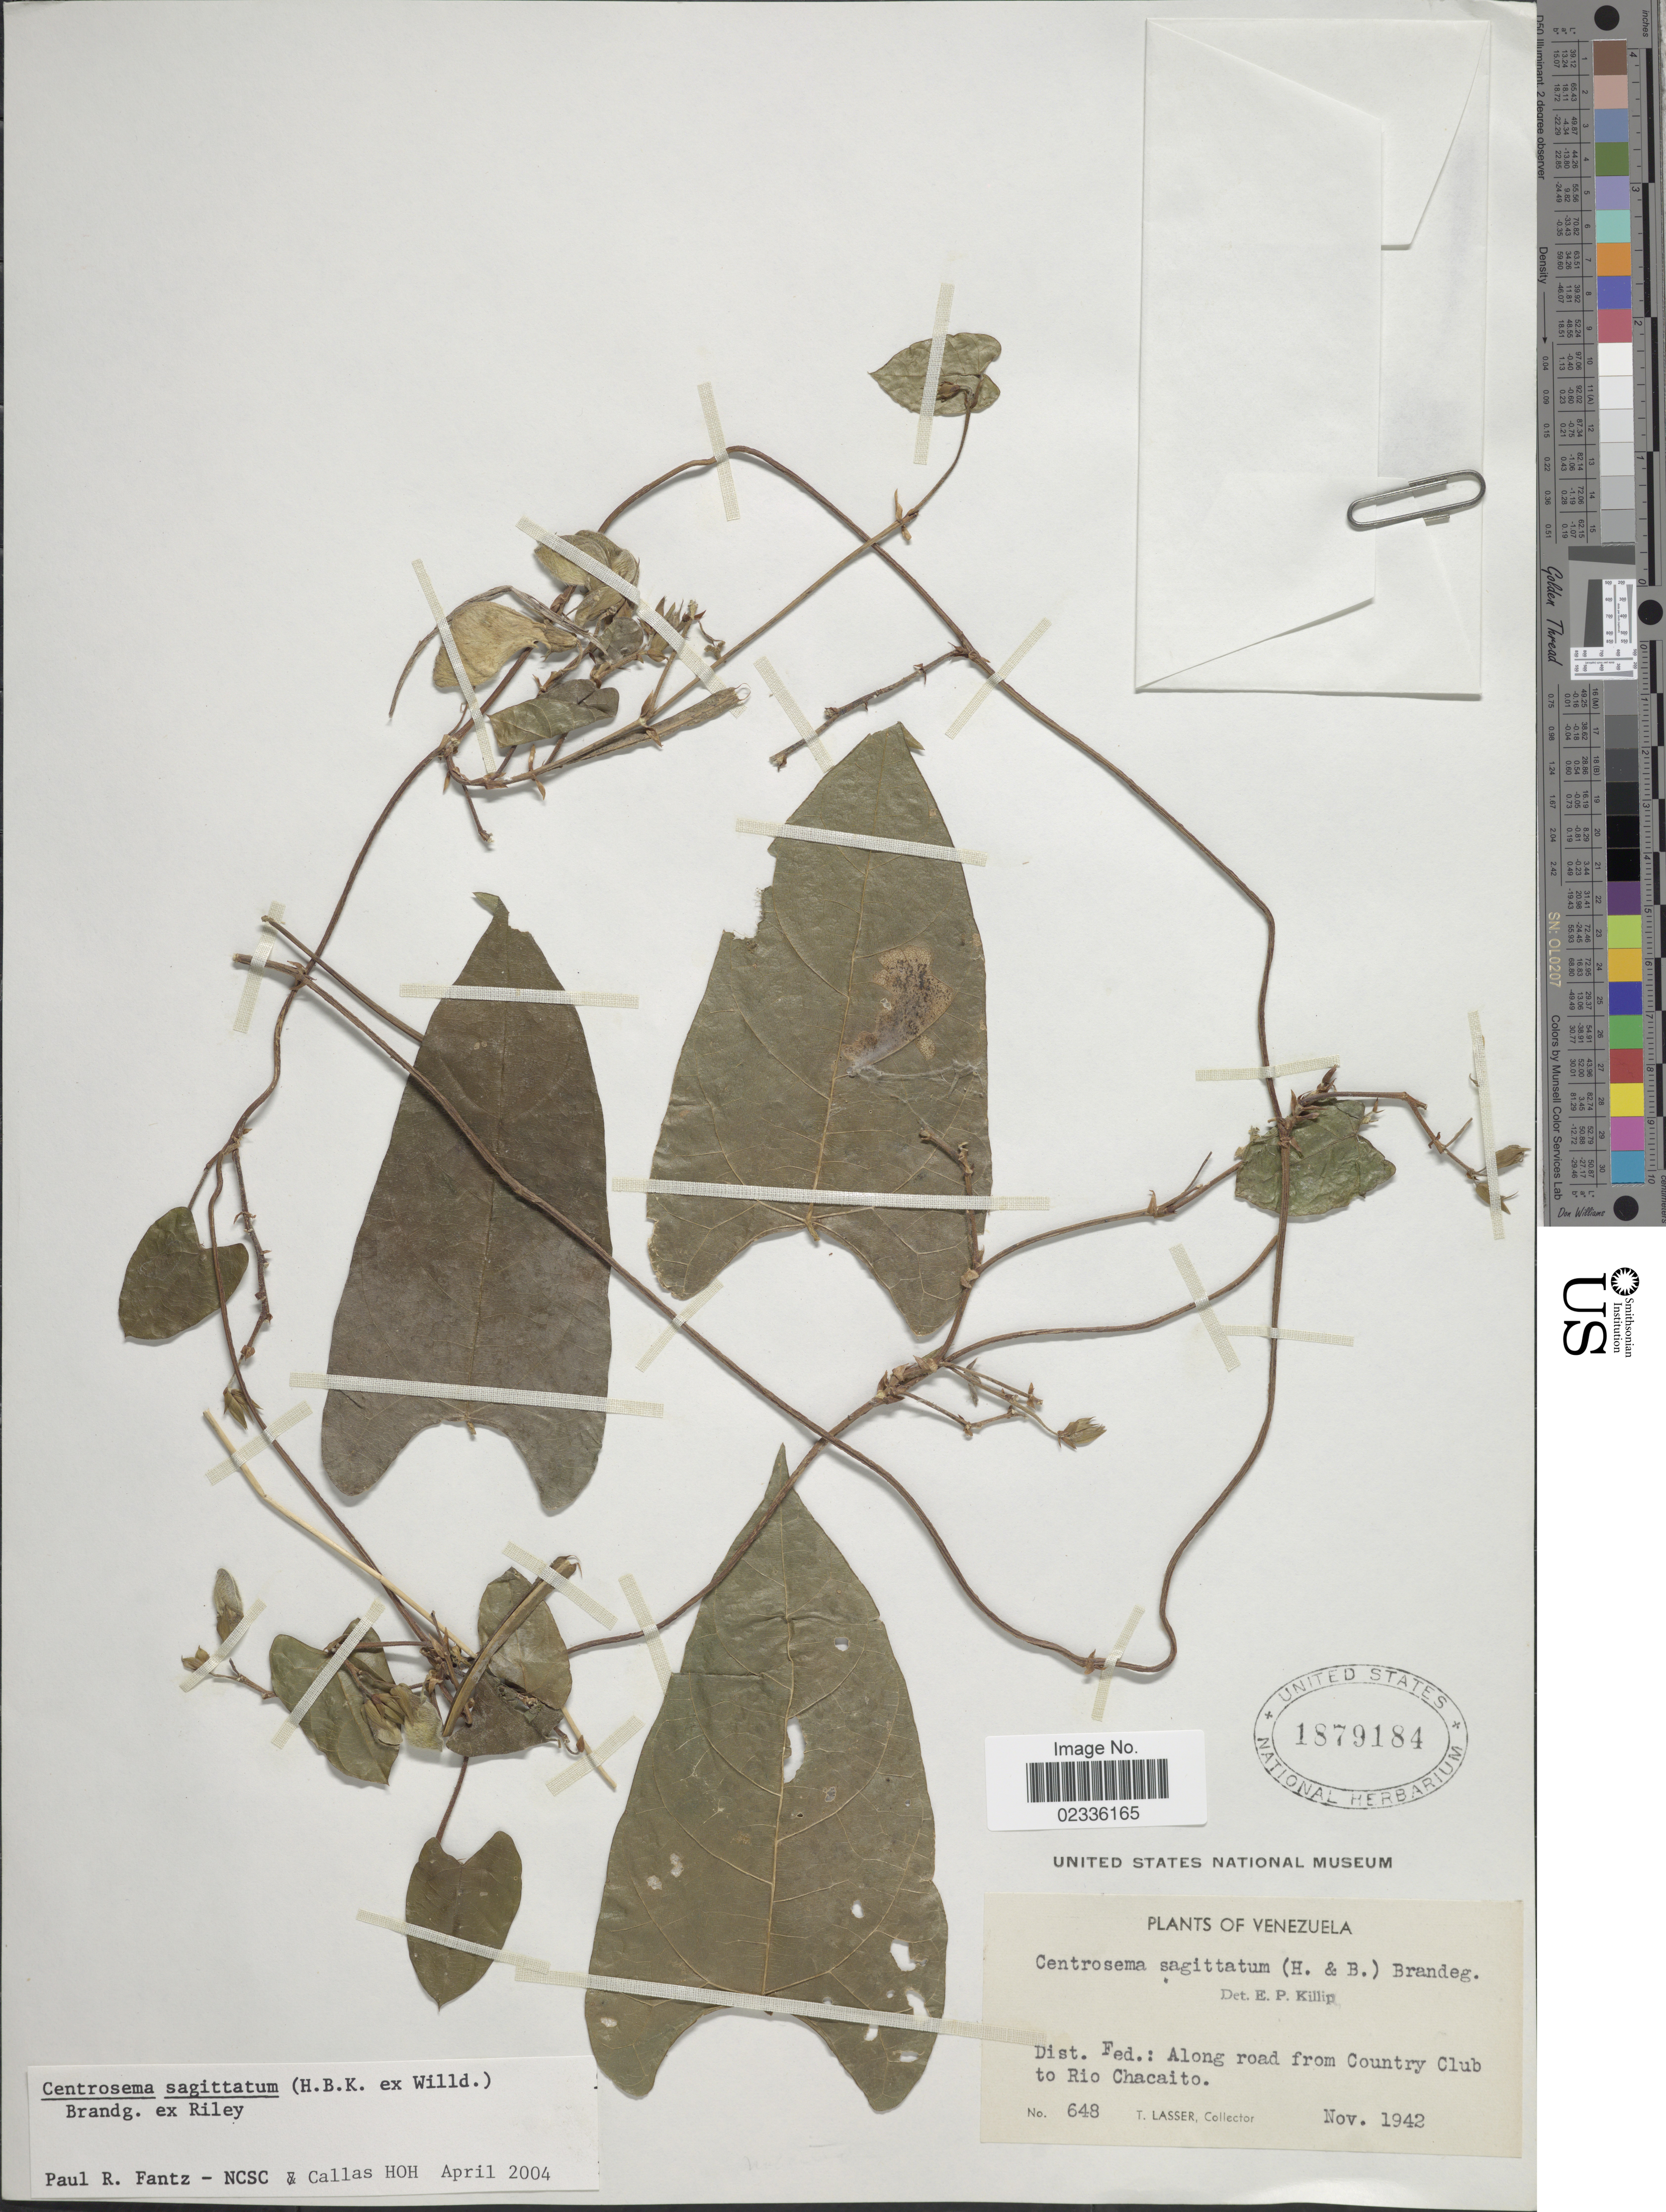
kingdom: Plantae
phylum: Tracheophyta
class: Magnoliopsida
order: Fabales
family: Fabaceae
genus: Centrosema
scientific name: Centrosema sagittata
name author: (Kunth) Rose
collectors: T. Lasser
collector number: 648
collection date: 1942-11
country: Venezuela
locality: Dist. Fed.: Along road from Country Club to Rio Chacaito.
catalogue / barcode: US 1879184